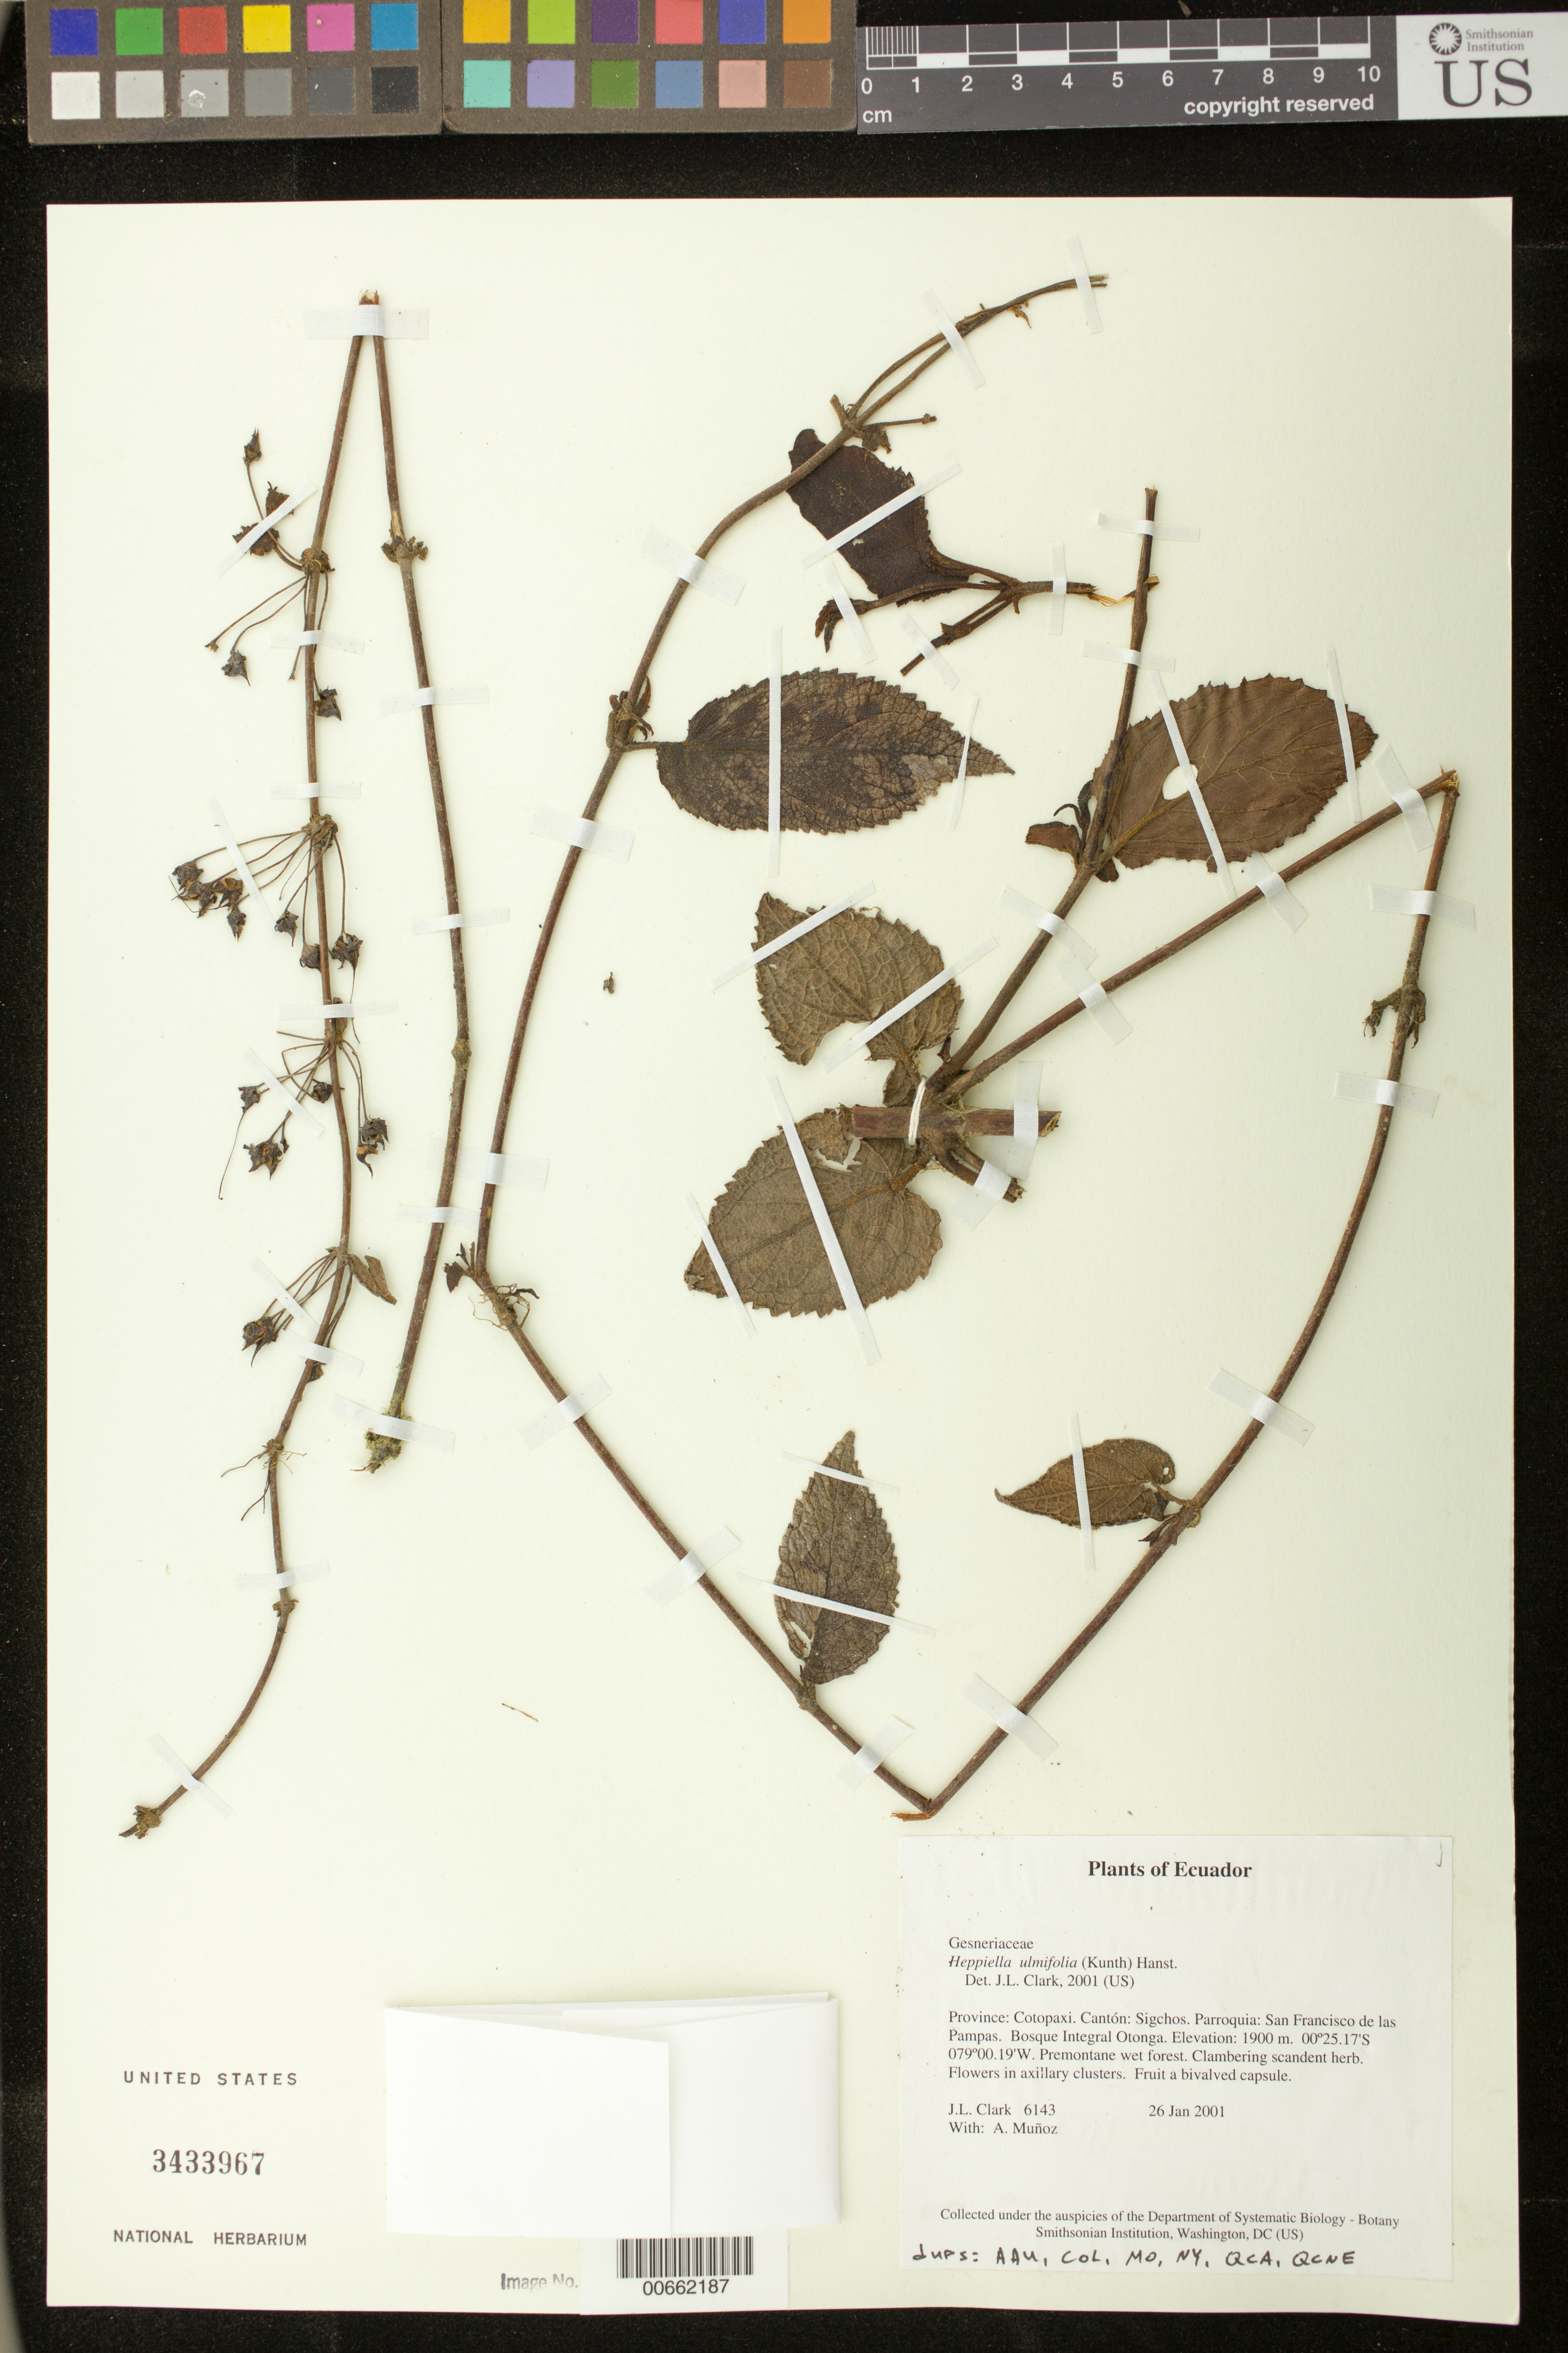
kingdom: Plantae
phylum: Tracheophyta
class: Magnoliopsida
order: Lamiales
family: Gesneriaceae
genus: Heppiella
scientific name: Heppiella ulmifolia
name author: (Kunth) Hanst.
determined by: Clark, J. L., (SEL), The Marie Selby Botanical Garden (UNITED STATES)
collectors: J. L. Clark & A. Muñoz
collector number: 6143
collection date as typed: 26 Jan 2001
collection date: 2001-01-26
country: Ecuador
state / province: Cotopaxi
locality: Cantón: Sigchos. Parroquia: San Francisco de las Pampas. Bosque Integral Otonga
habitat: Premontane wet forest.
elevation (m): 1900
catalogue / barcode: US 3433967